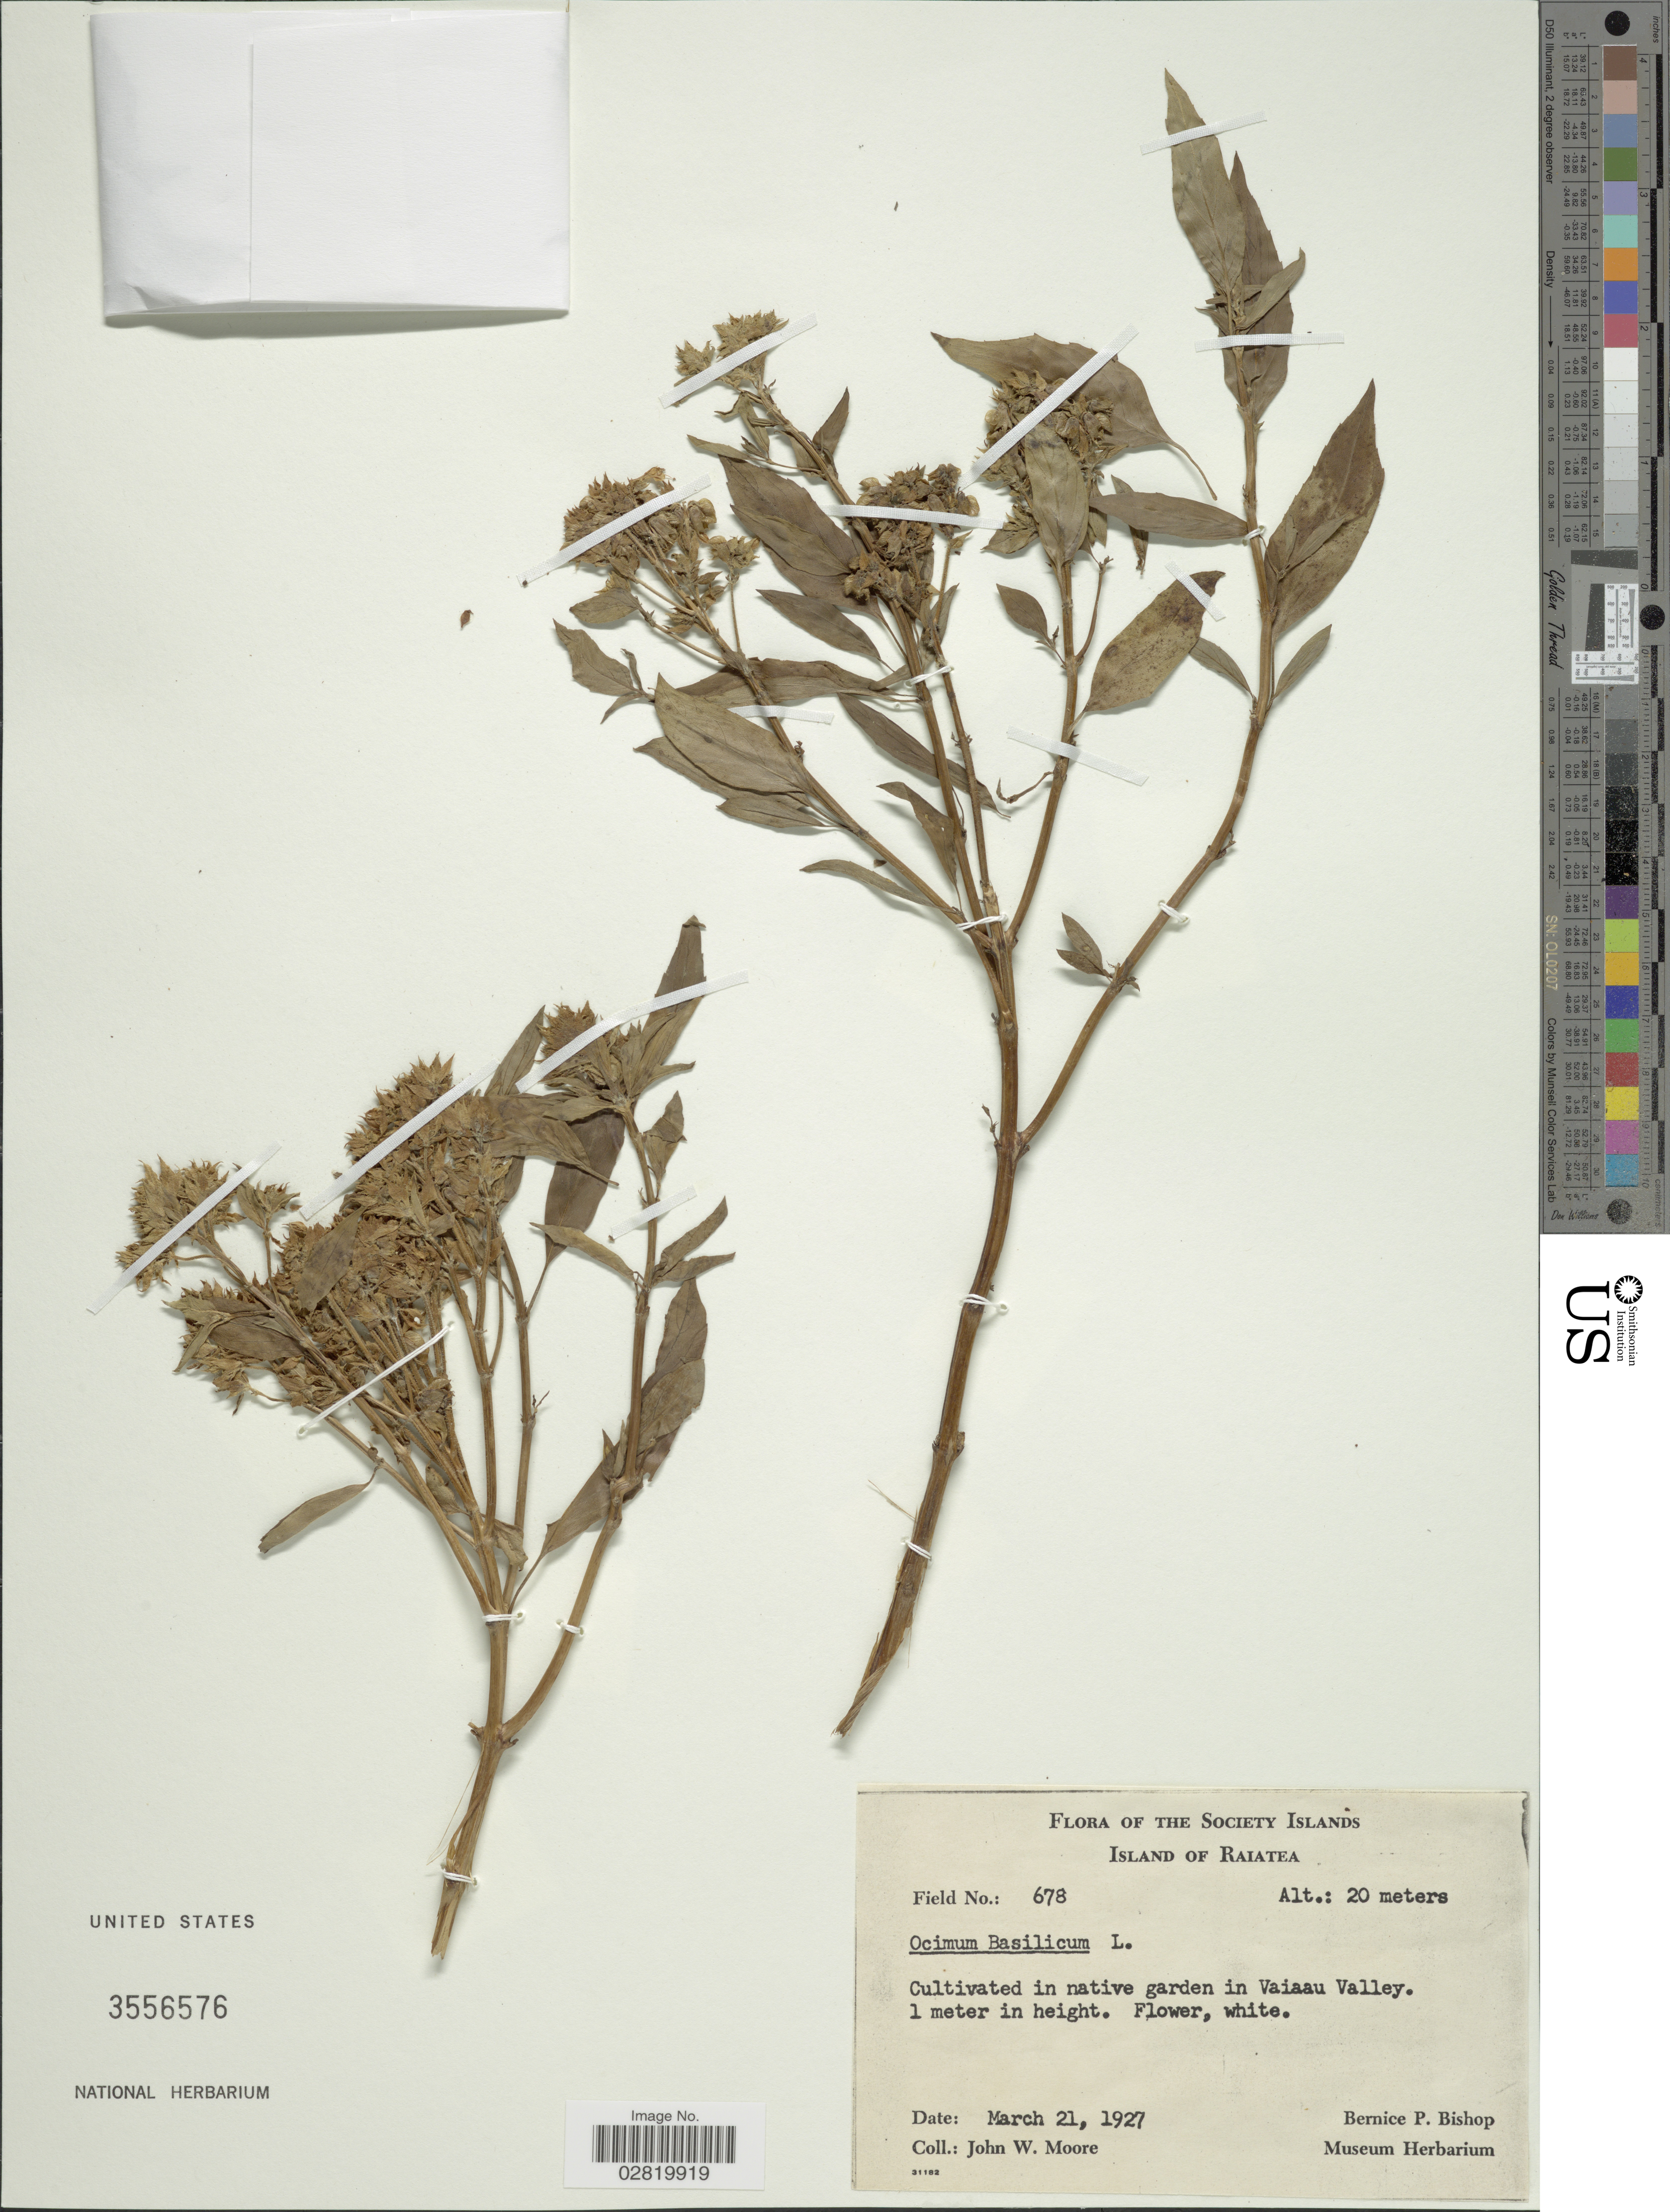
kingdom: Plantae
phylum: Tracheophyta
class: Magnoliopsida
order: Lamiales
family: Lamiaceae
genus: Ocimum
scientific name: Ocimum basilicum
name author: L.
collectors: J. Moore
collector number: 678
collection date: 1927-03-21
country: French Polynesia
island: Raiatea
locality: The Society Islands, Island of Raiatae, Cultivated in native garden in Vaiaau Valley.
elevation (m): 20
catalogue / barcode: US 3556576